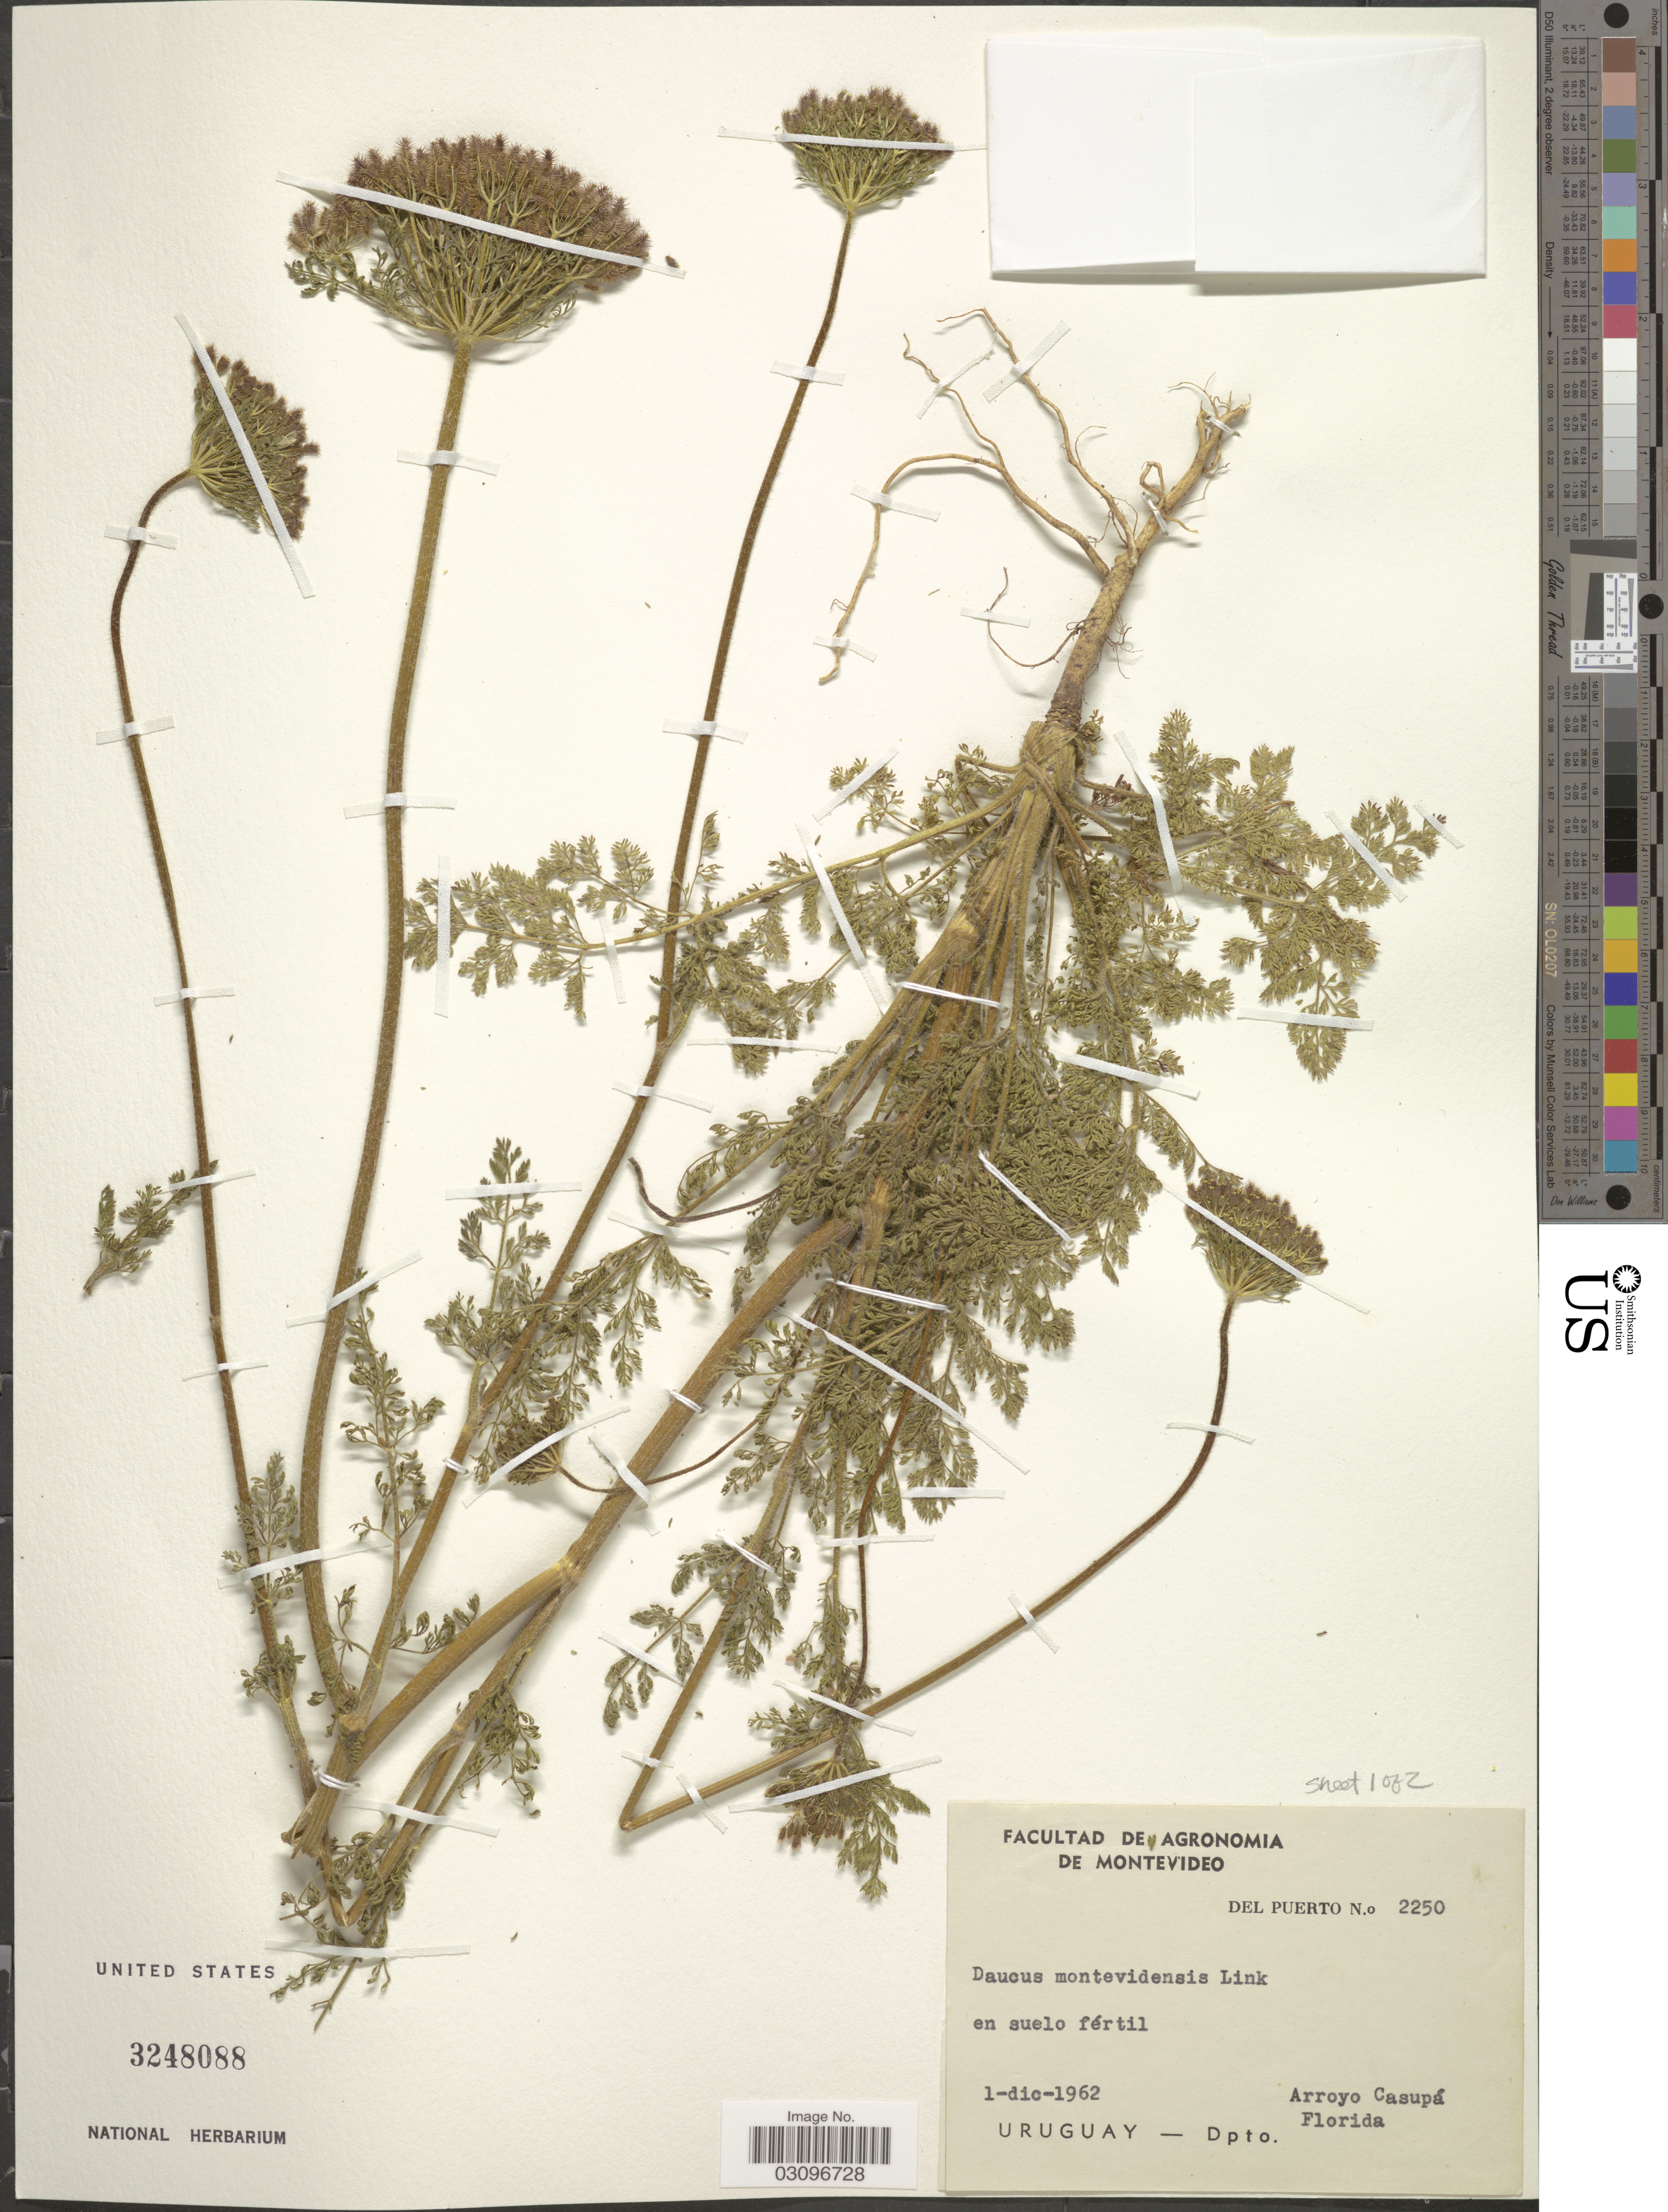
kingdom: Plantae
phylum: Tracheophyta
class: Magnoliopsida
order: Apiales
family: Apiaceae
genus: Daucus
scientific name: Daucus montevidensis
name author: Link ex Spreng.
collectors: Del Puerto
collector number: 2250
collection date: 1962-12-01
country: Uruguay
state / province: Montevideo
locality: Arroyo Casupá. Dpto. Florida.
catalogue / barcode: US 3248088